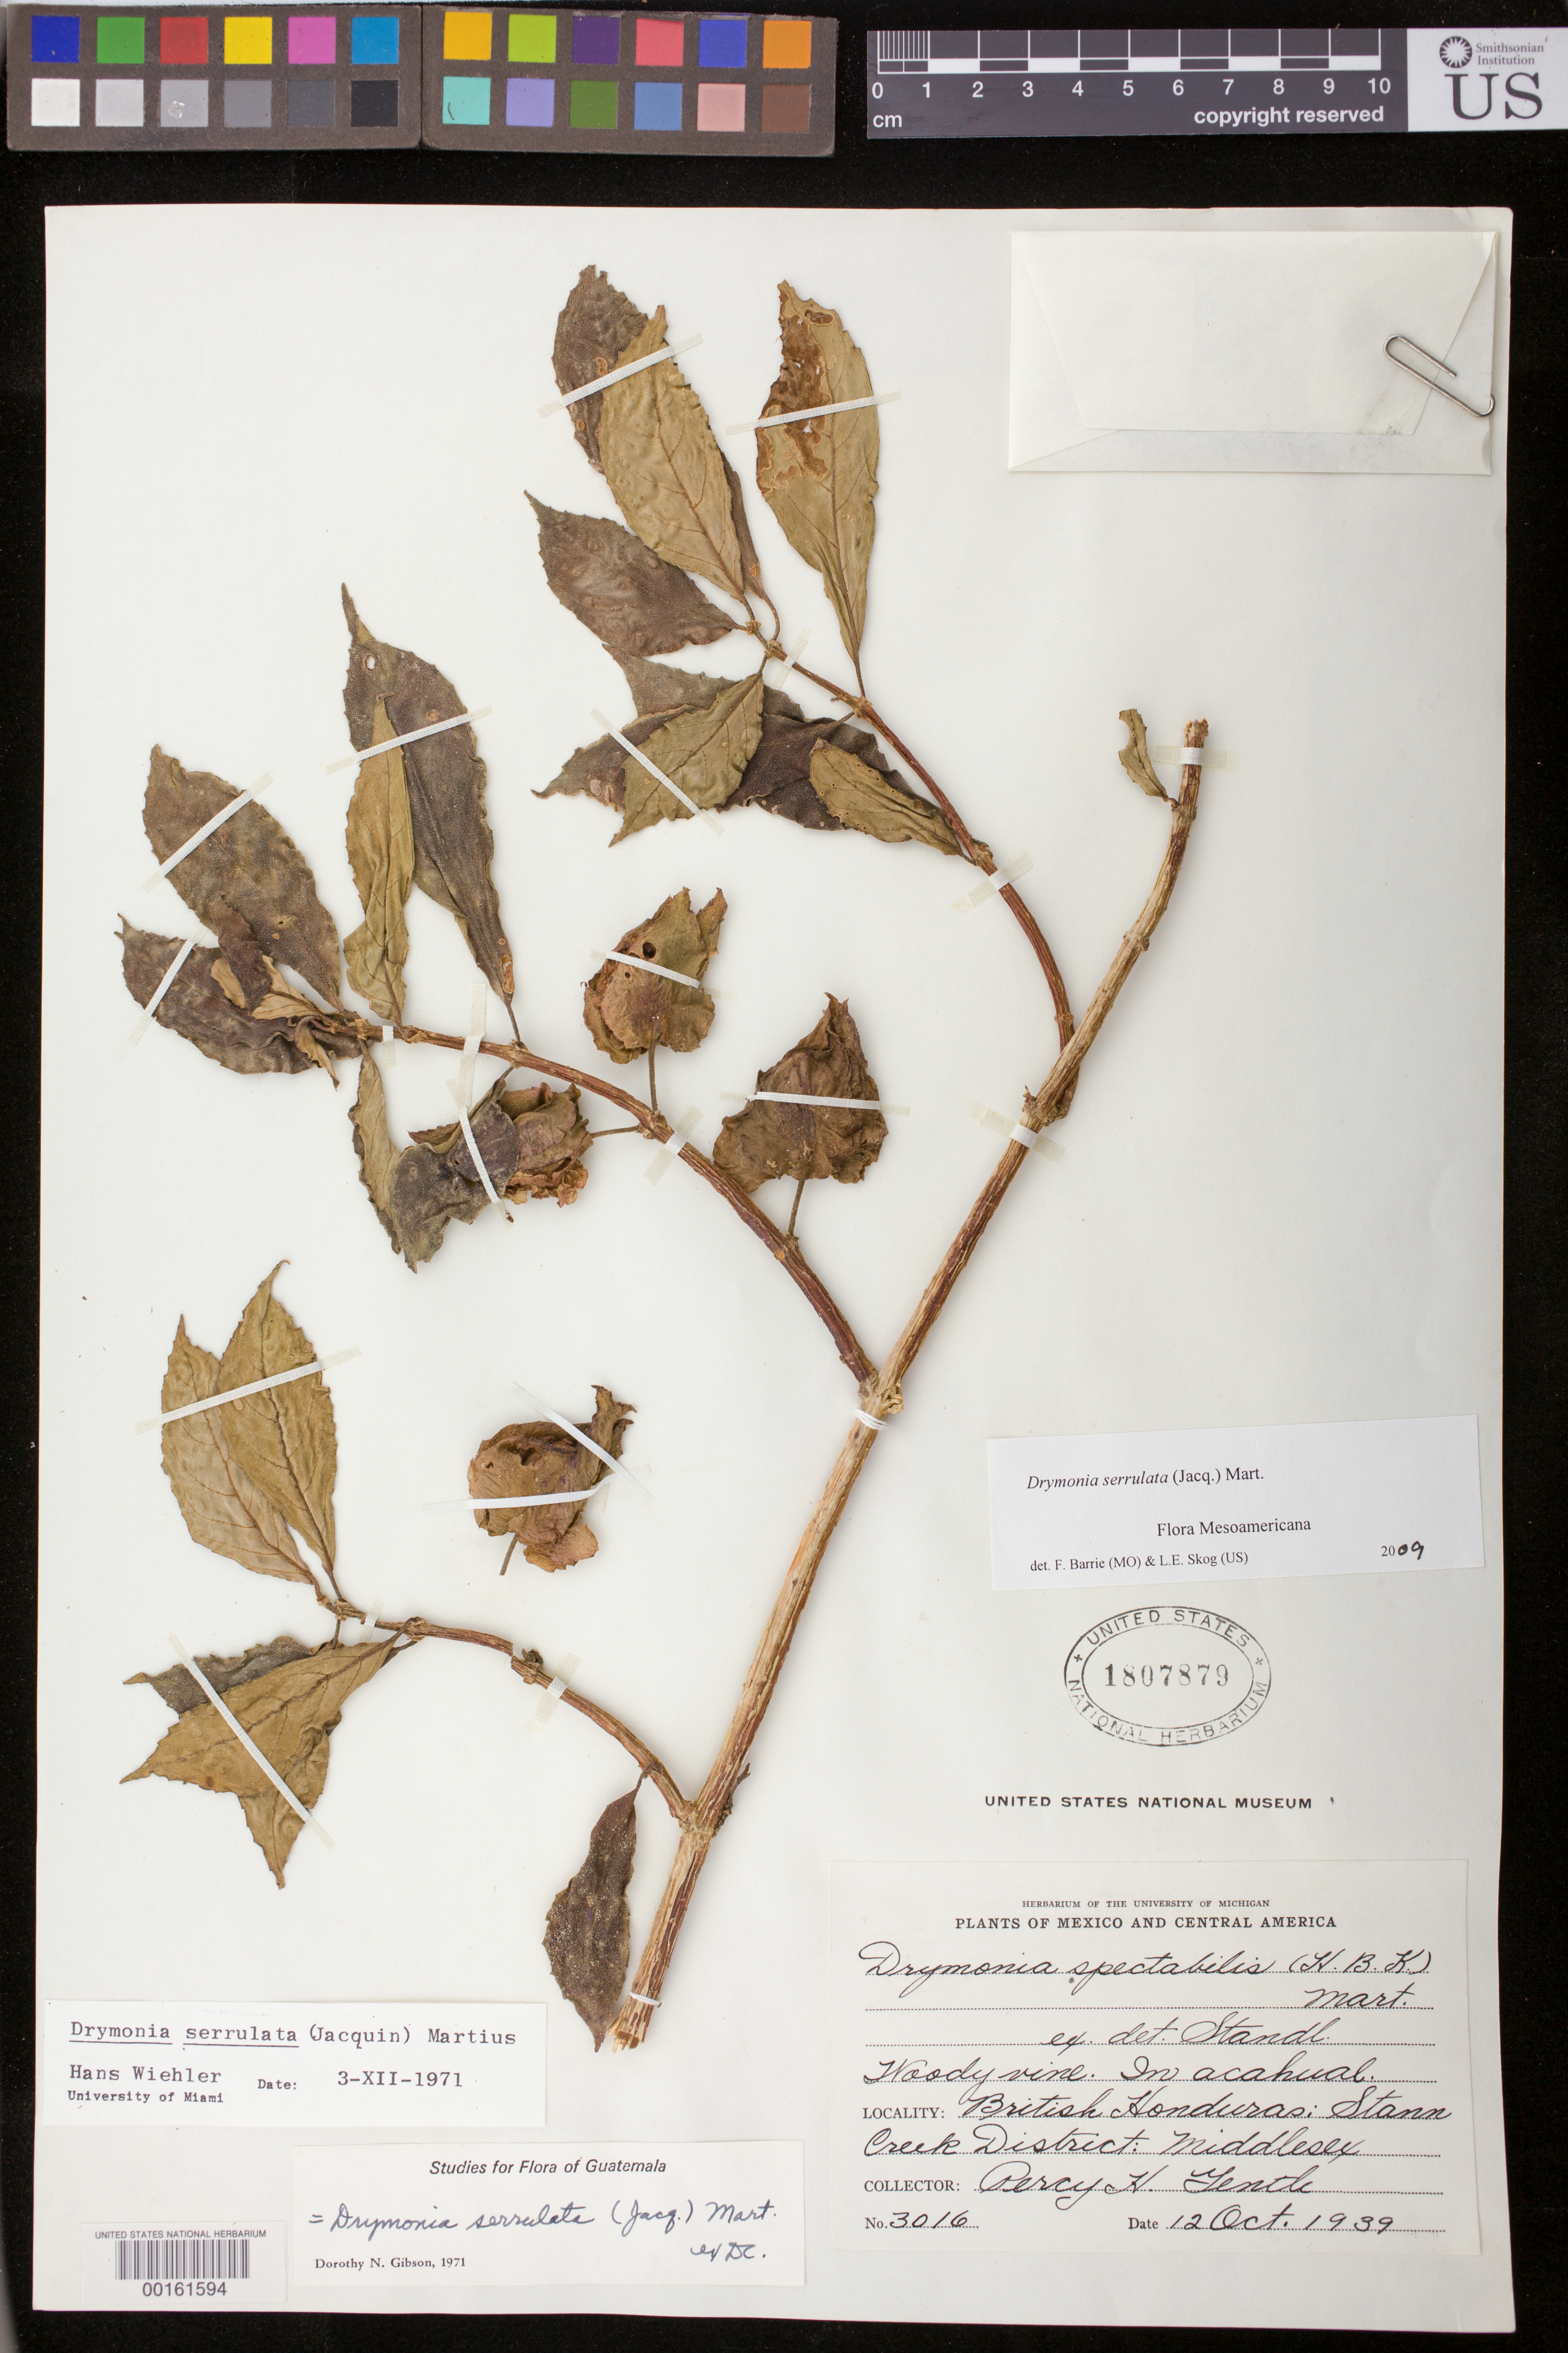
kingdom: Plantae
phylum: Tracheophyta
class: Magnoliopsida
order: Lamiales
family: Gesneriaceae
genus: Drymonia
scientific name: Drymonia serrulata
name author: (Jacq.) Mart.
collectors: P. H. Gentle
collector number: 3016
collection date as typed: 12 Oct 1939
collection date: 1939-10-12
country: Belize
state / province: Stann Creek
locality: Middlesex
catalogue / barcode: US 1807879